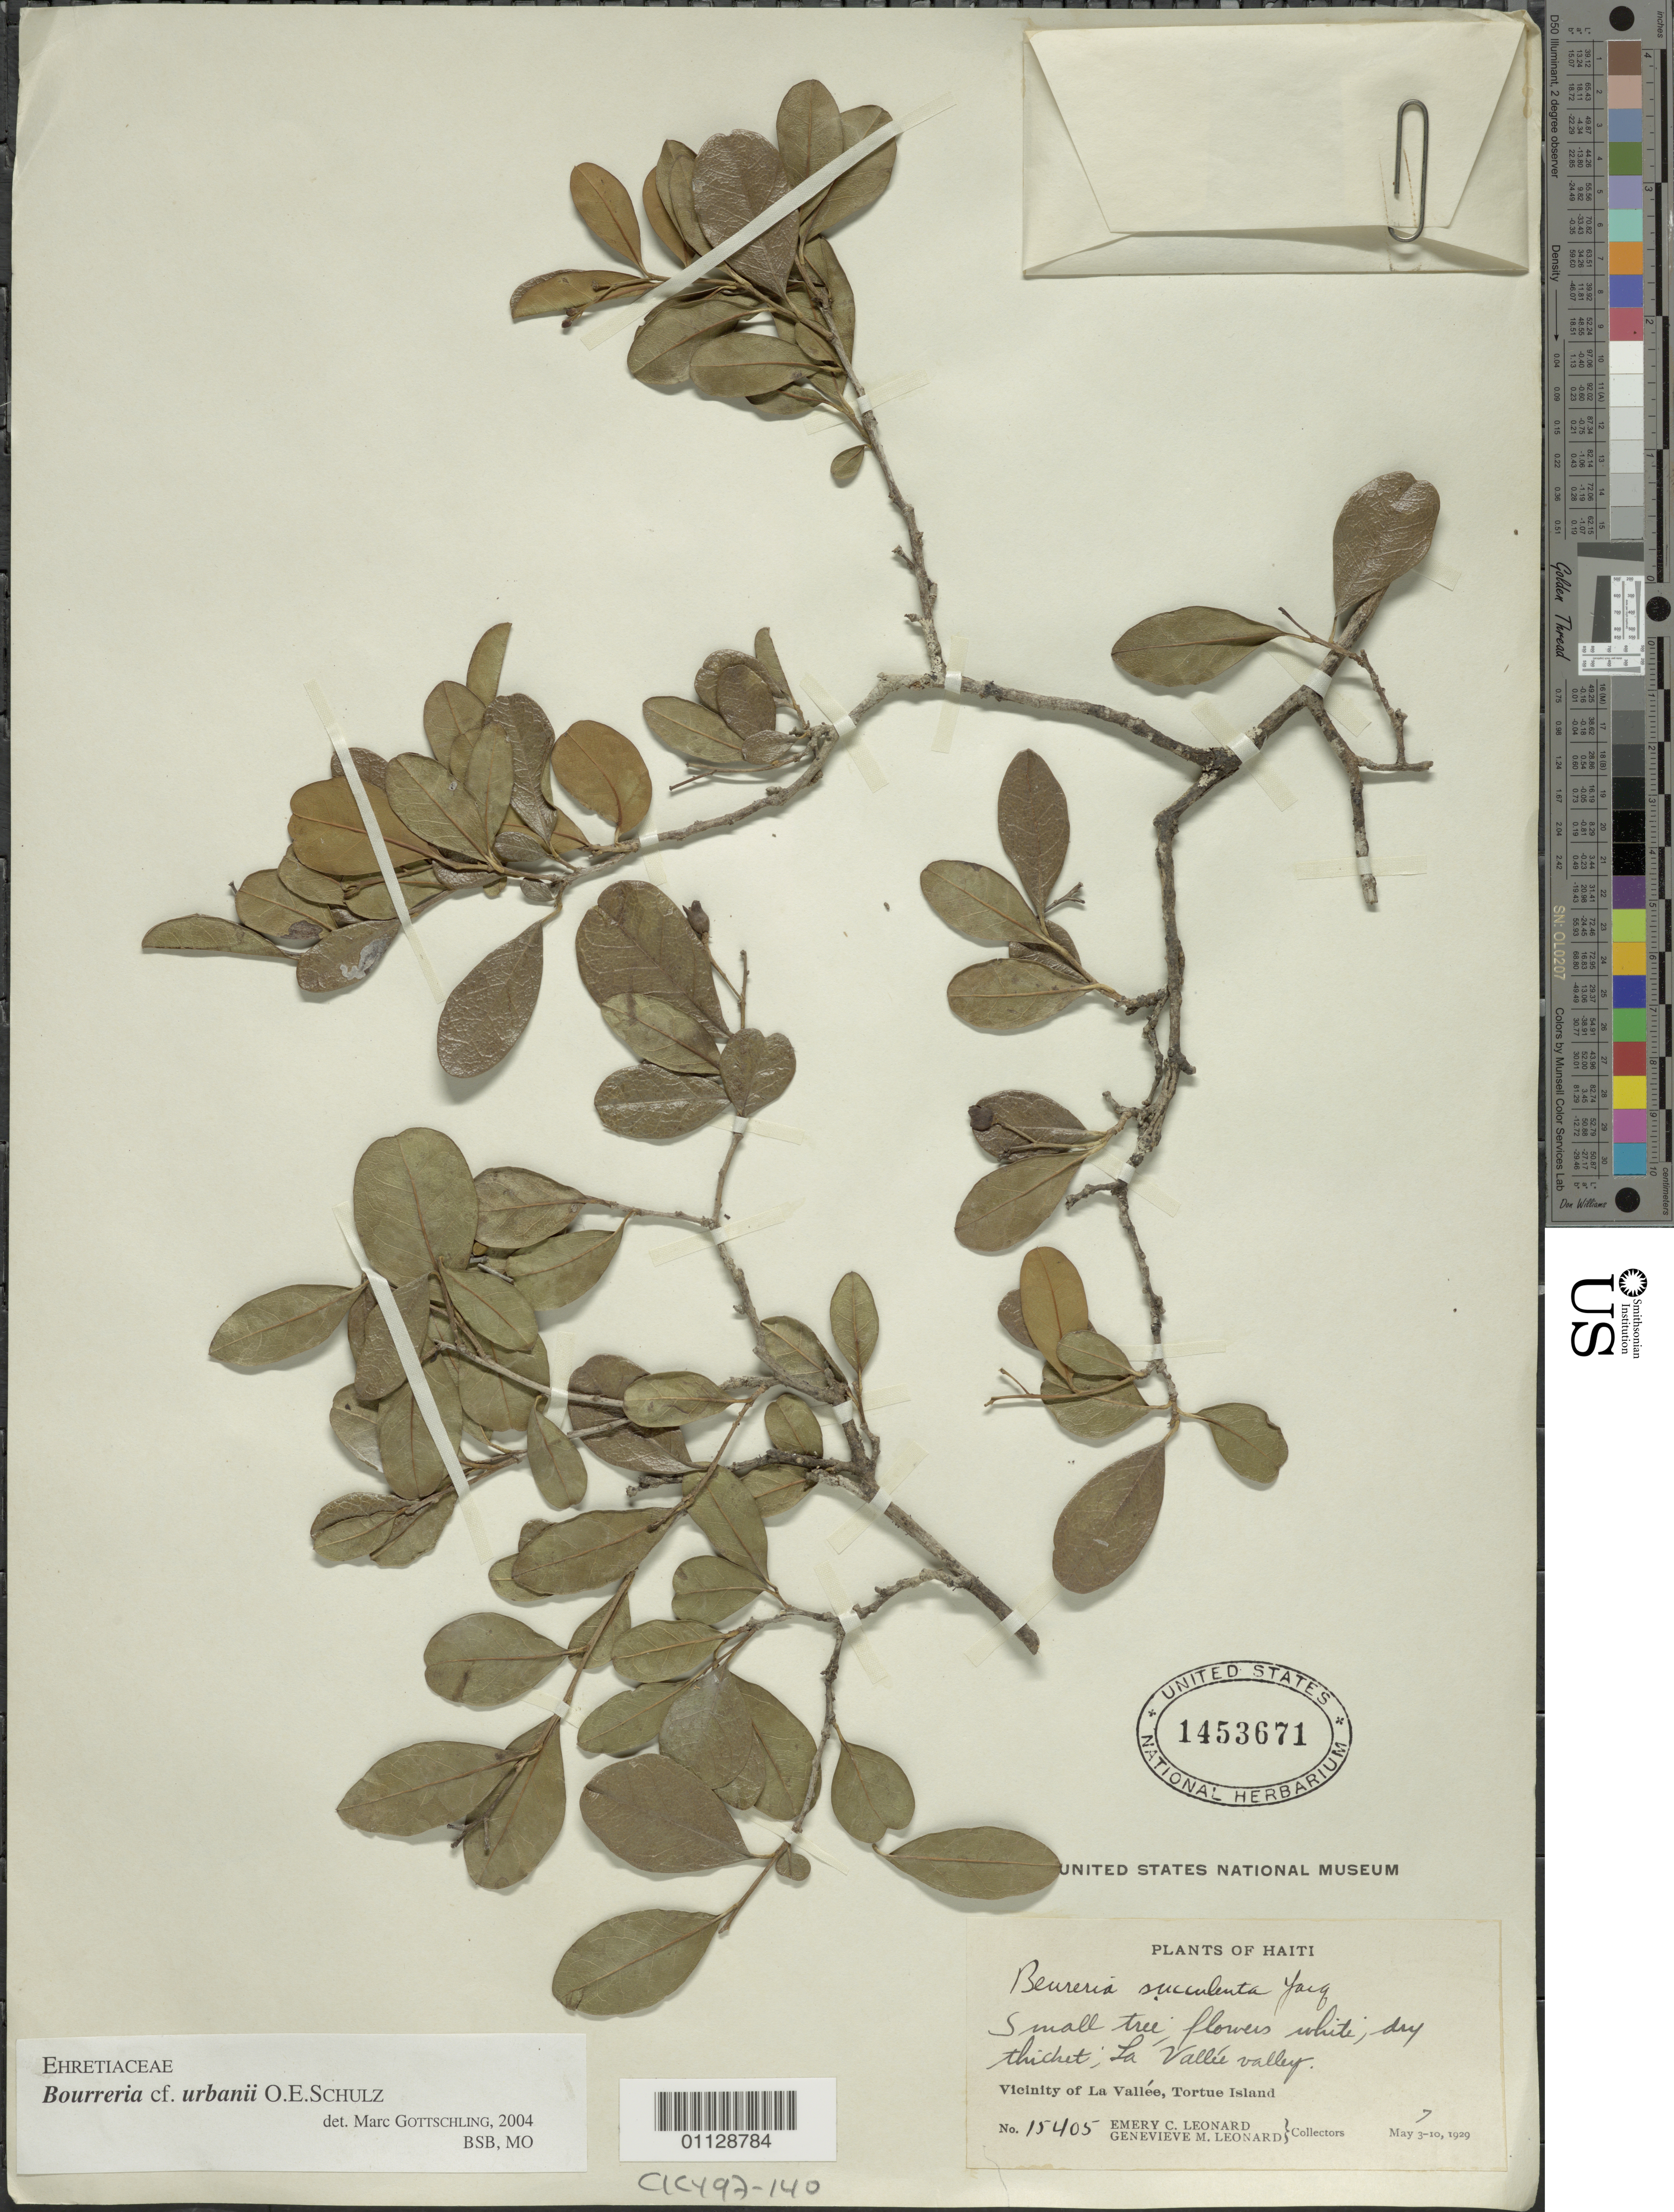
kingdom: Plantae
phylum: Tracheophyta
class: Magnoliopsida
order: Boraginales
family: Ehretiaceae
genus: Bourreria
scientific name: Bourreria urbanii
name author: O.E. Schulz in Urb.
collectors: E. C. Leonard & G. M. Leonard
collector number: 15405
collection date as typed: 03 May 1929 to 10 May 1929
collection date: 1929-05-03/1929-05-10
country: Haiti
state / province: Nord-Óuest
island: Hispaniola I.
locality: la vallee valley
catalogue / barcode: US 1453671